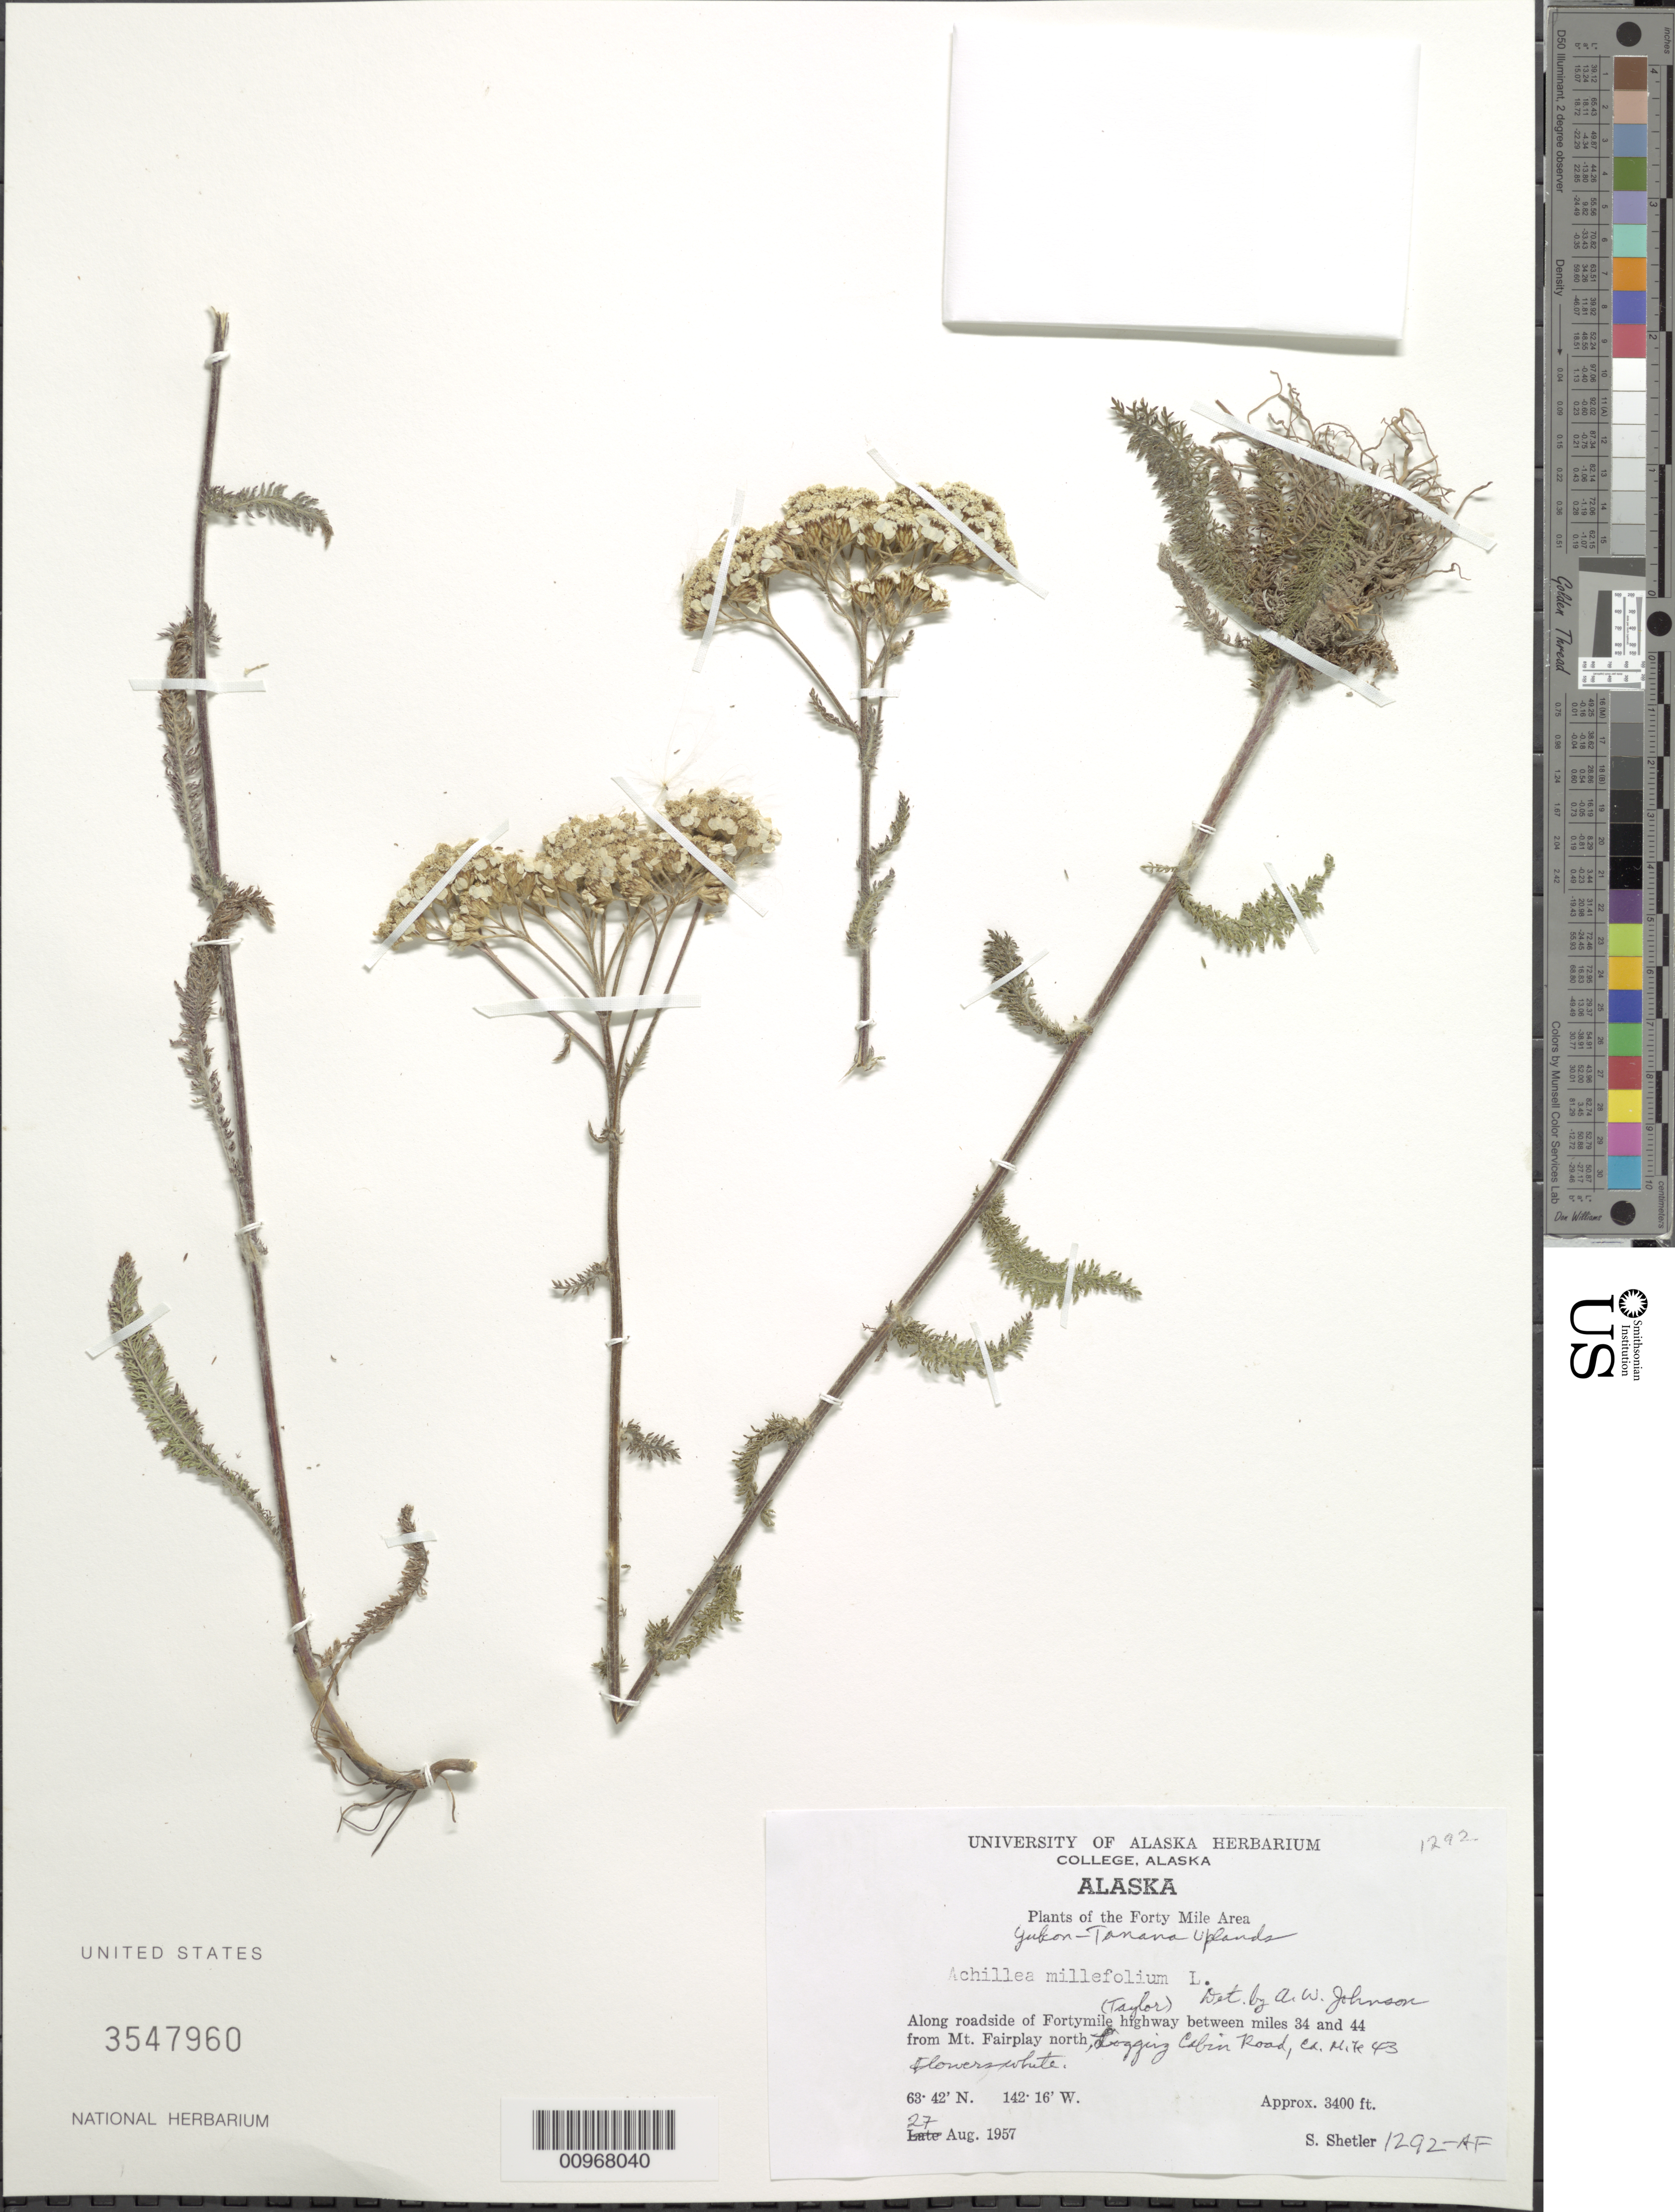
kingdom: Plantae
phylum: Tracheophyta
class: Magnoliopsida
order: Asterales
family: Asteraceae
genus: Achillea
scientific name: Achillea millefolium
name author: L.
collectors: S. Shetler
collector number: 1292-AF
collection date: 1957-08-27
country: United States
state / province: Alaska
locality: The Forty Mile Area, Along roadside of Fortymile (Taylor) highway between miles 34 and 44 from Mt. Fairplay north, Logging Cabin Road, ca Mile 43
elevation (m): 1036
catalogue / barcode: US 3547960